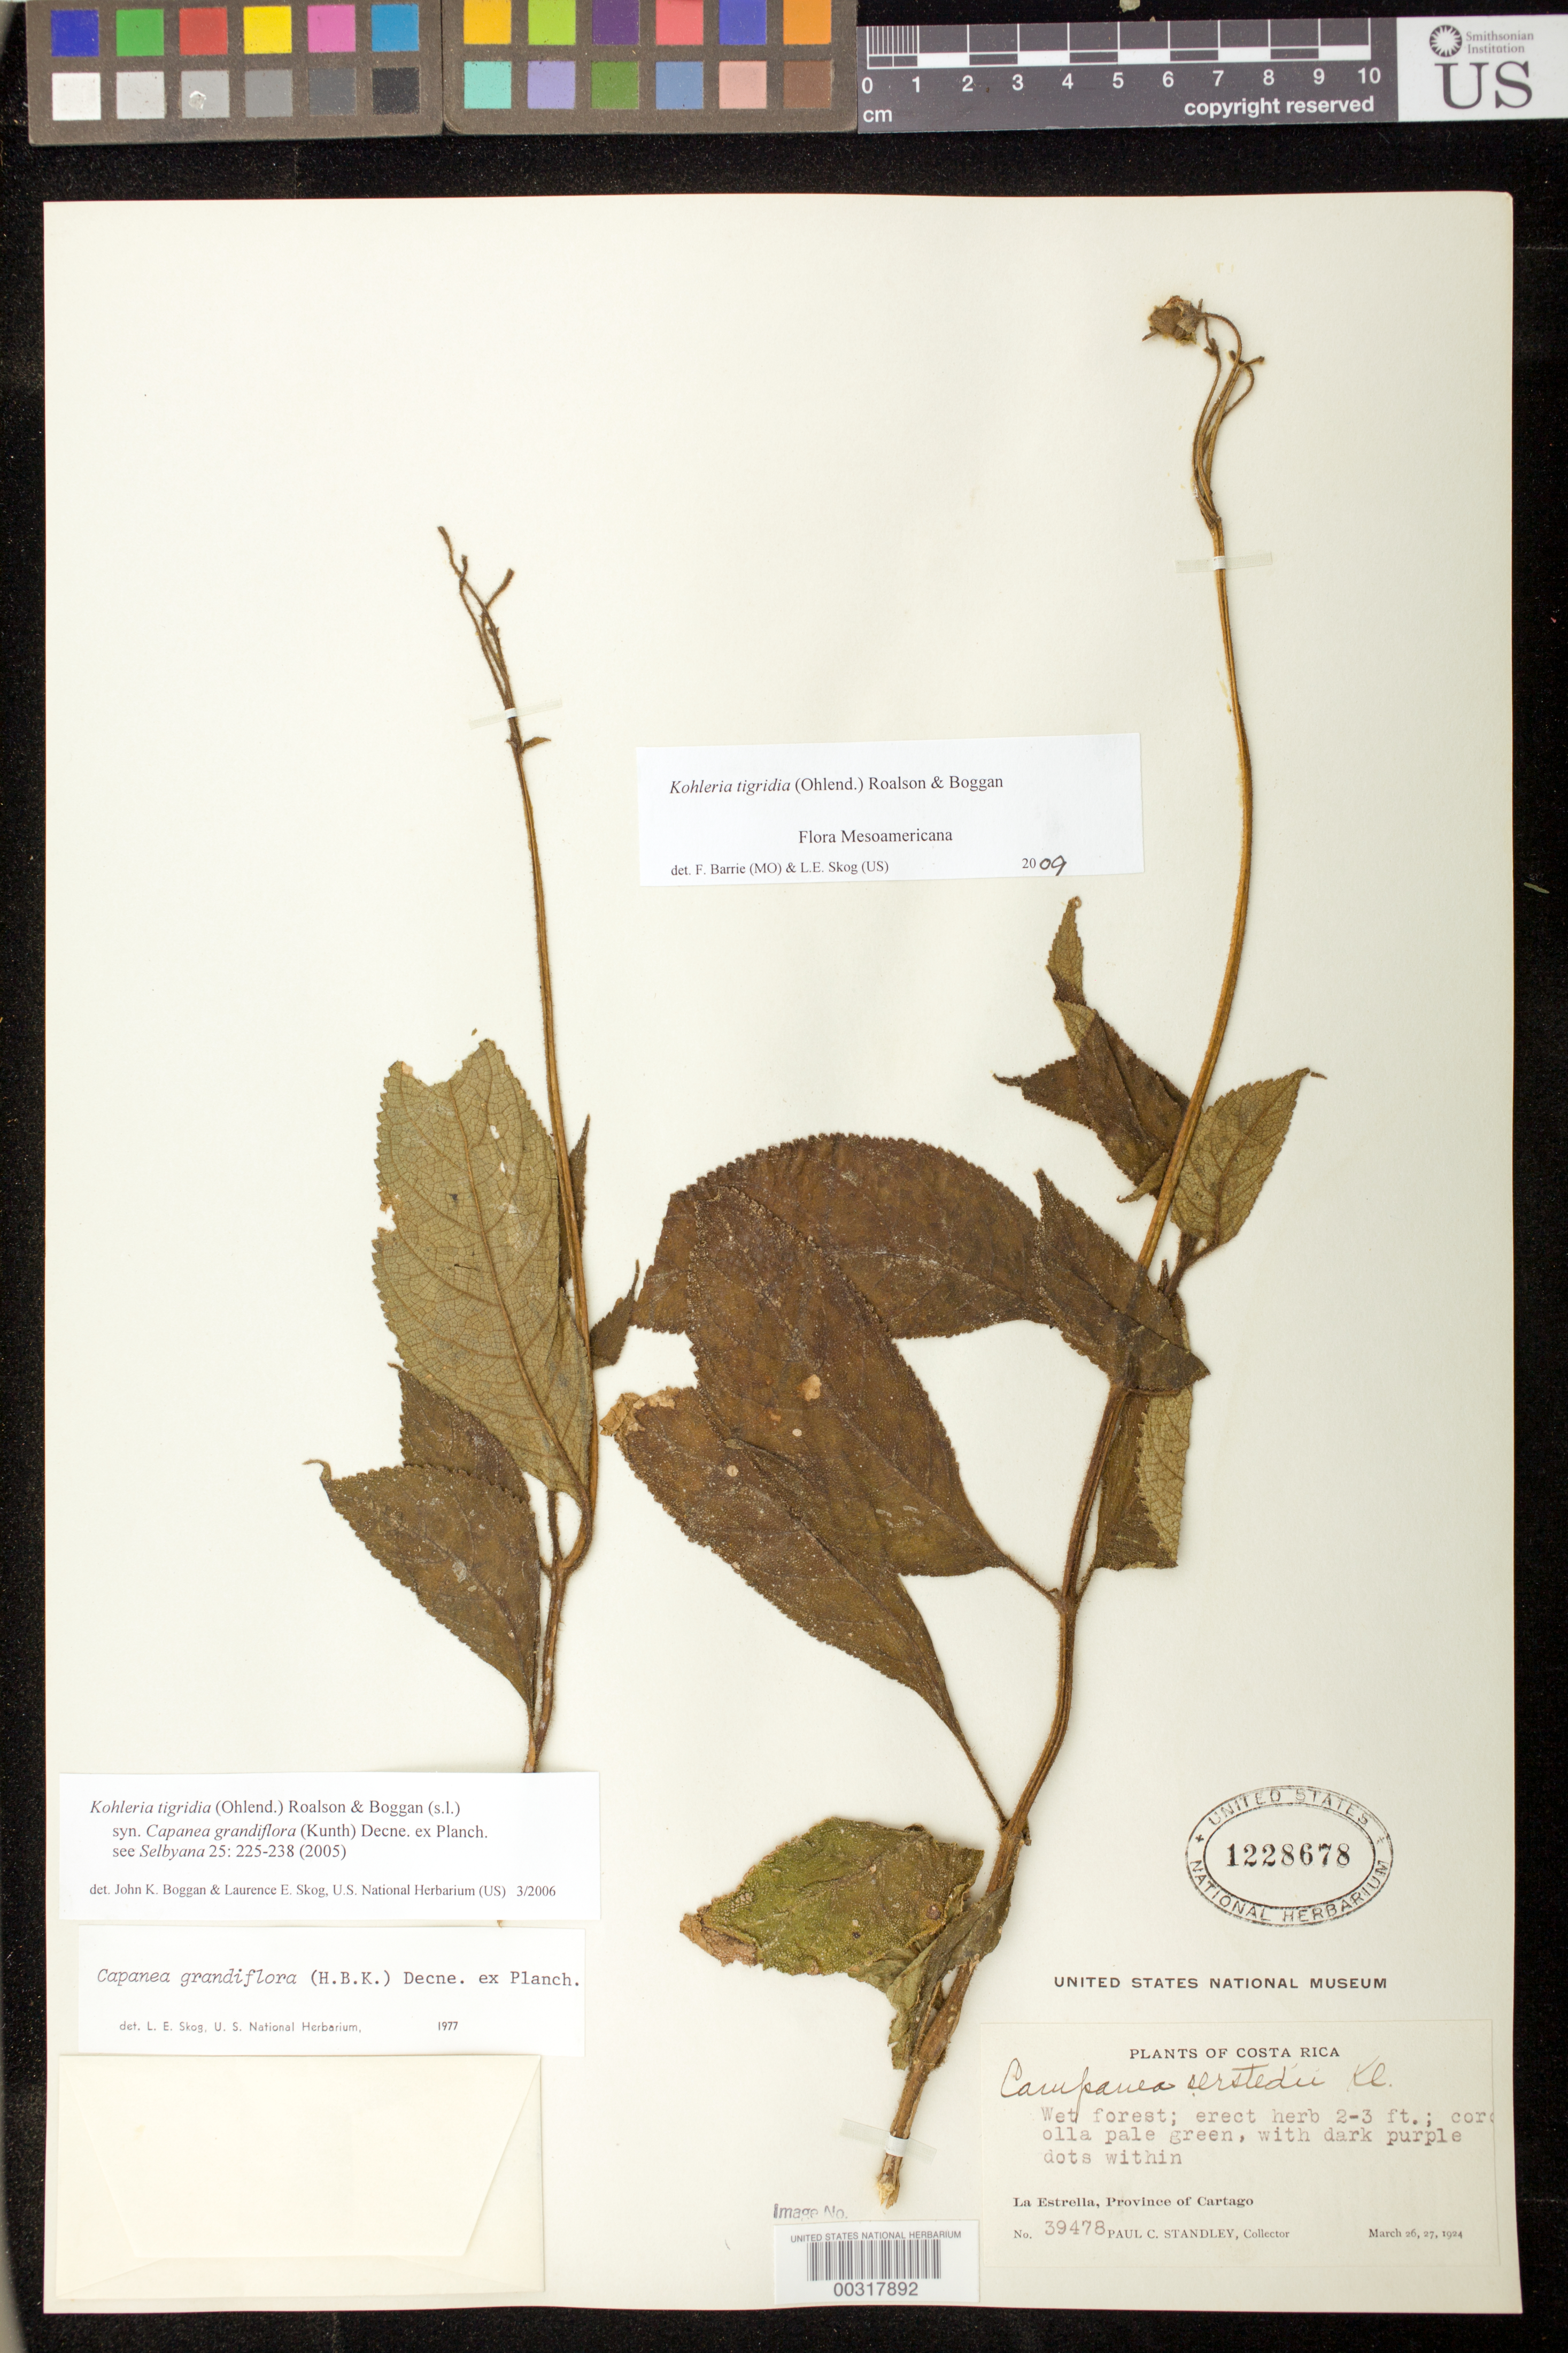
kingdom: Plantae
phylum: Tracheophyta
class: Magnoliopsida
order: Lamiales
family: Gesneriaceae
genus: Kohleria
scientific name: Kohleria tigridia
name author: (Ohlend.) Roalson & Boggan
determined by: Boggan, J. K.; Skog, L. E.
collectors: P. C. Standley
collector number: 39478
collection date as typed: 26-27 Mar 1924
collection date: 1924-03-26/1924-03-27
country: Costa Rica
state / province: Cartago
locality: La Estrella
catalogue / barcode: US 1228678